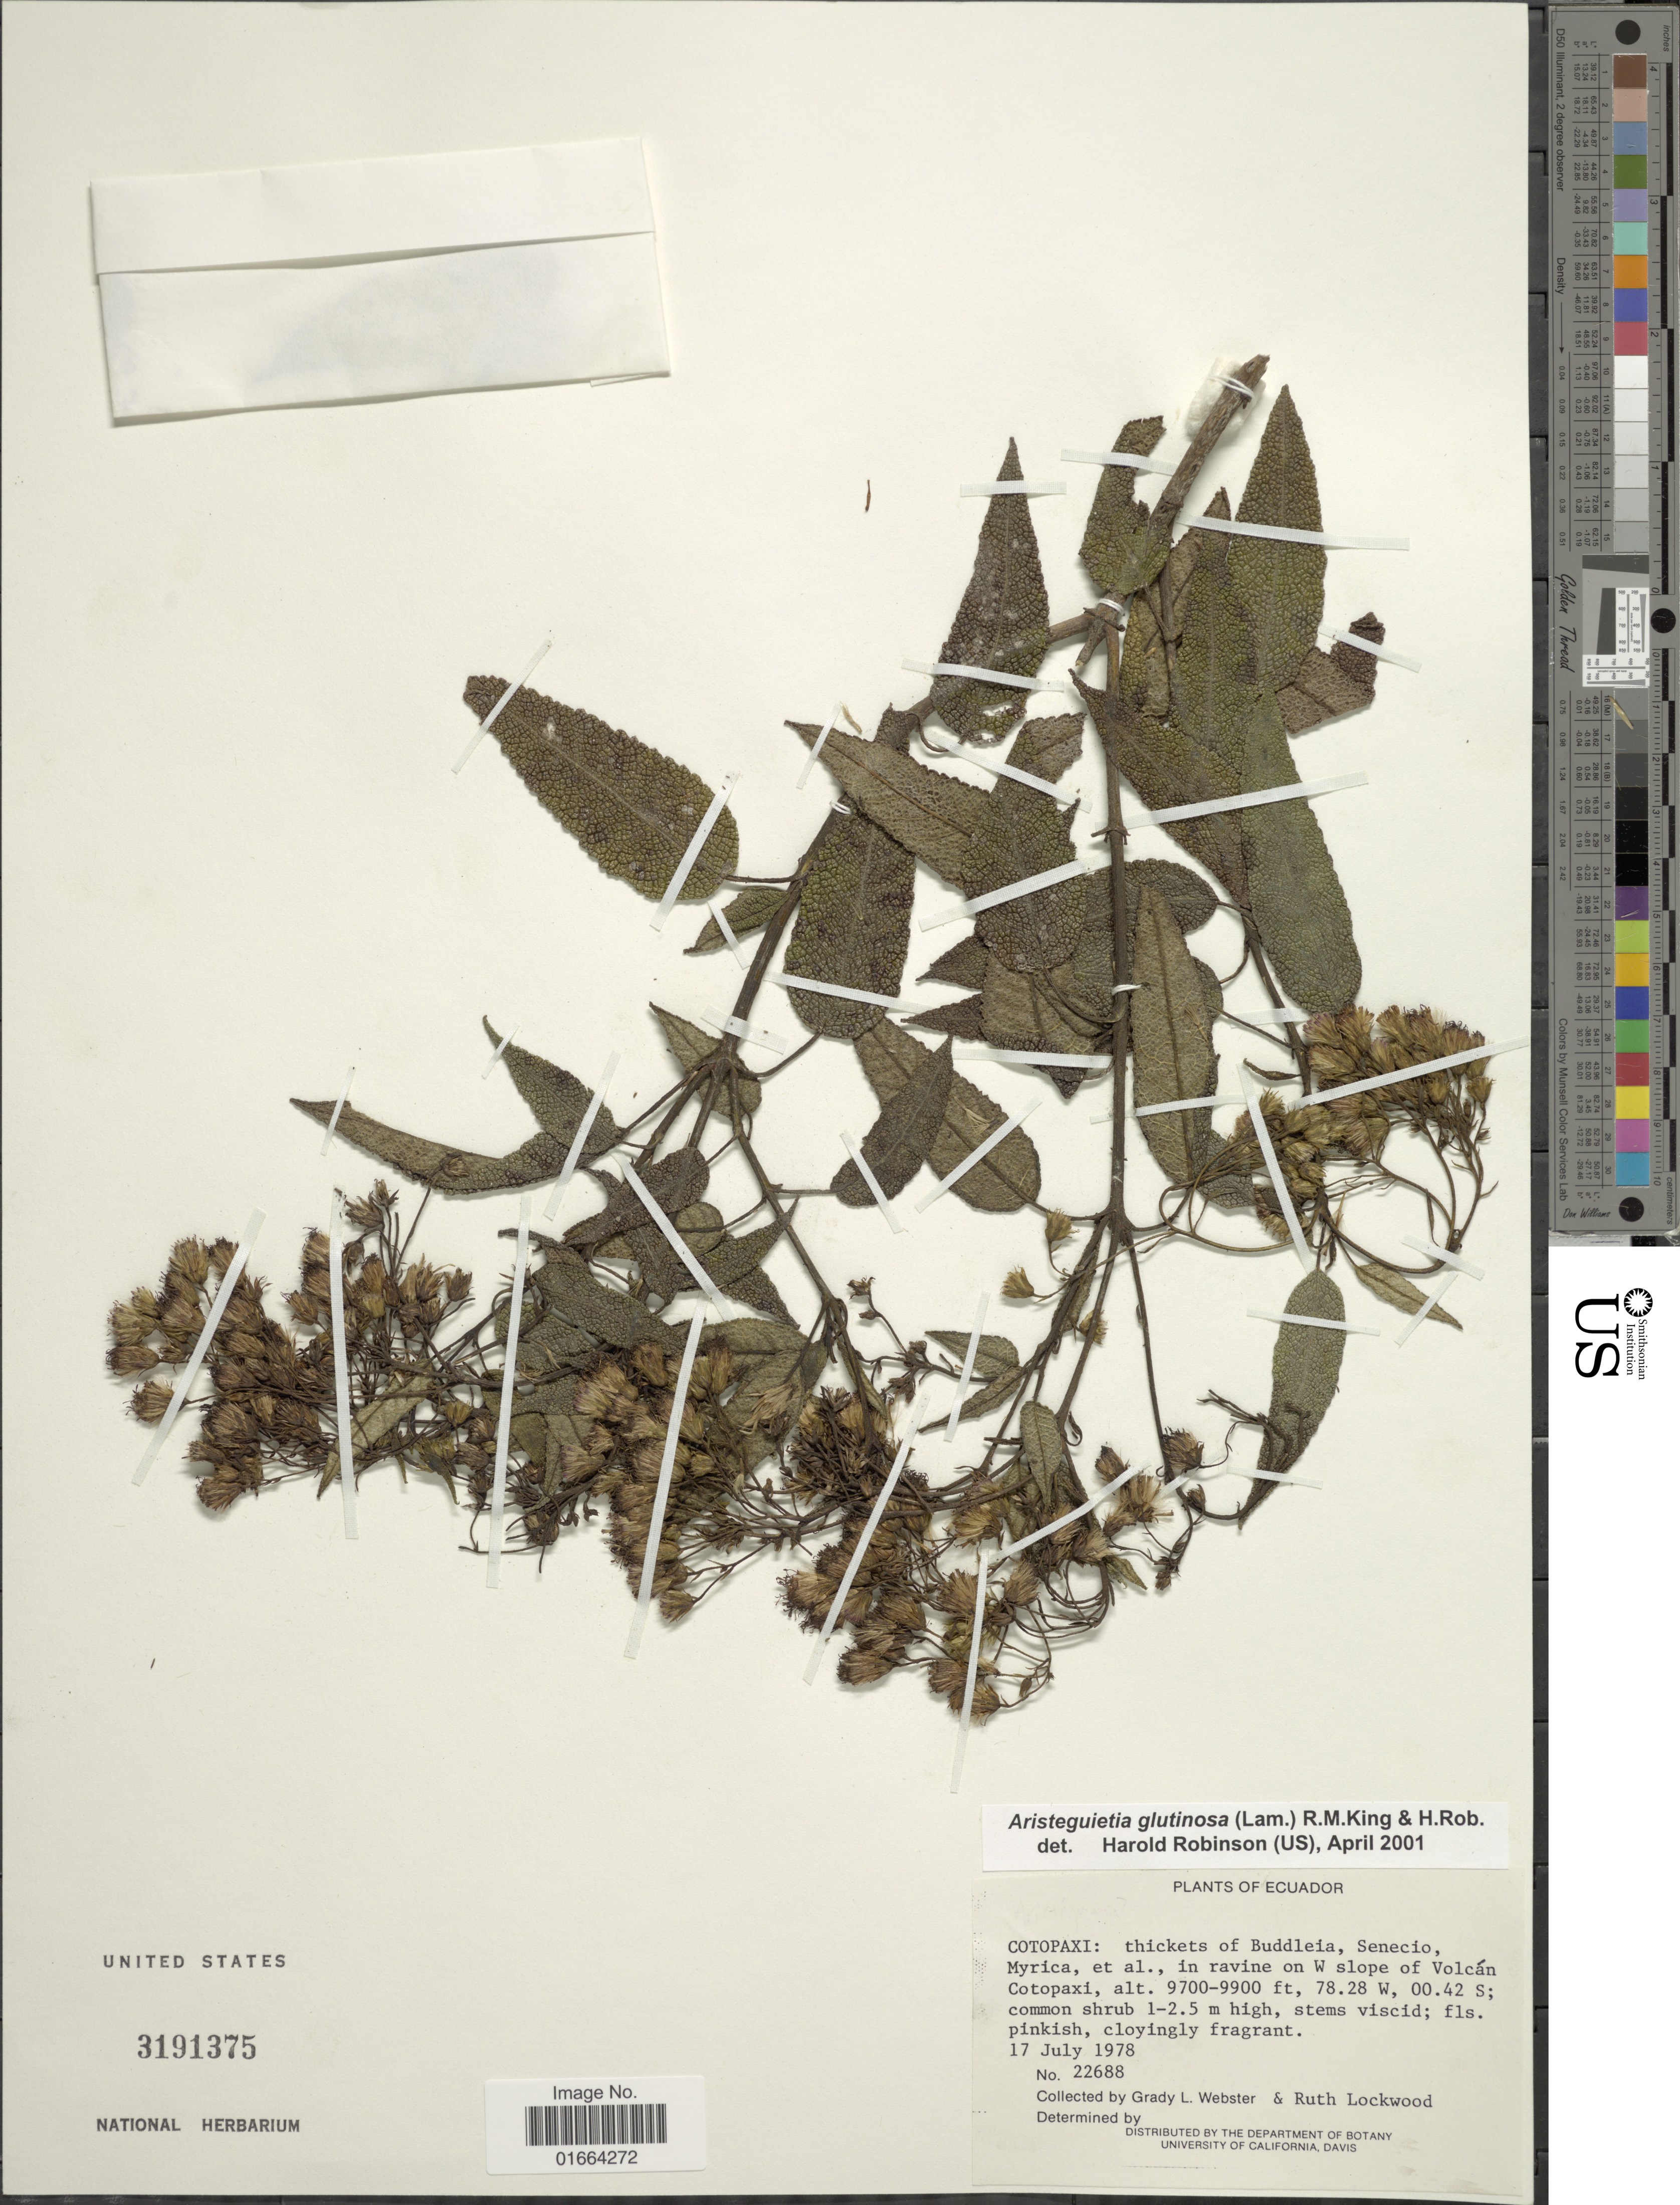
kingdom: Plantae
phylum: Tracheophyta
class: Magnoliopsida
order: Asterales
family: Asteraceae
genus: Aristeguietia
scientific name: Aristeguietia glutinosa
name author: (Lam.) R.M. King & H. Rob.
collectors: G. L. Webster & R. Lockwood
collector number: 22688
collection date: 1978-07-17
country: Ecuador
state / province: Cotopaxi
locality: Thickets of Buddleia, Senecio, Myrica, et al., in ravine on W slope of Volcán Cotopaxi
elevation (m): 2957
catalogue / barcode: US 3191375